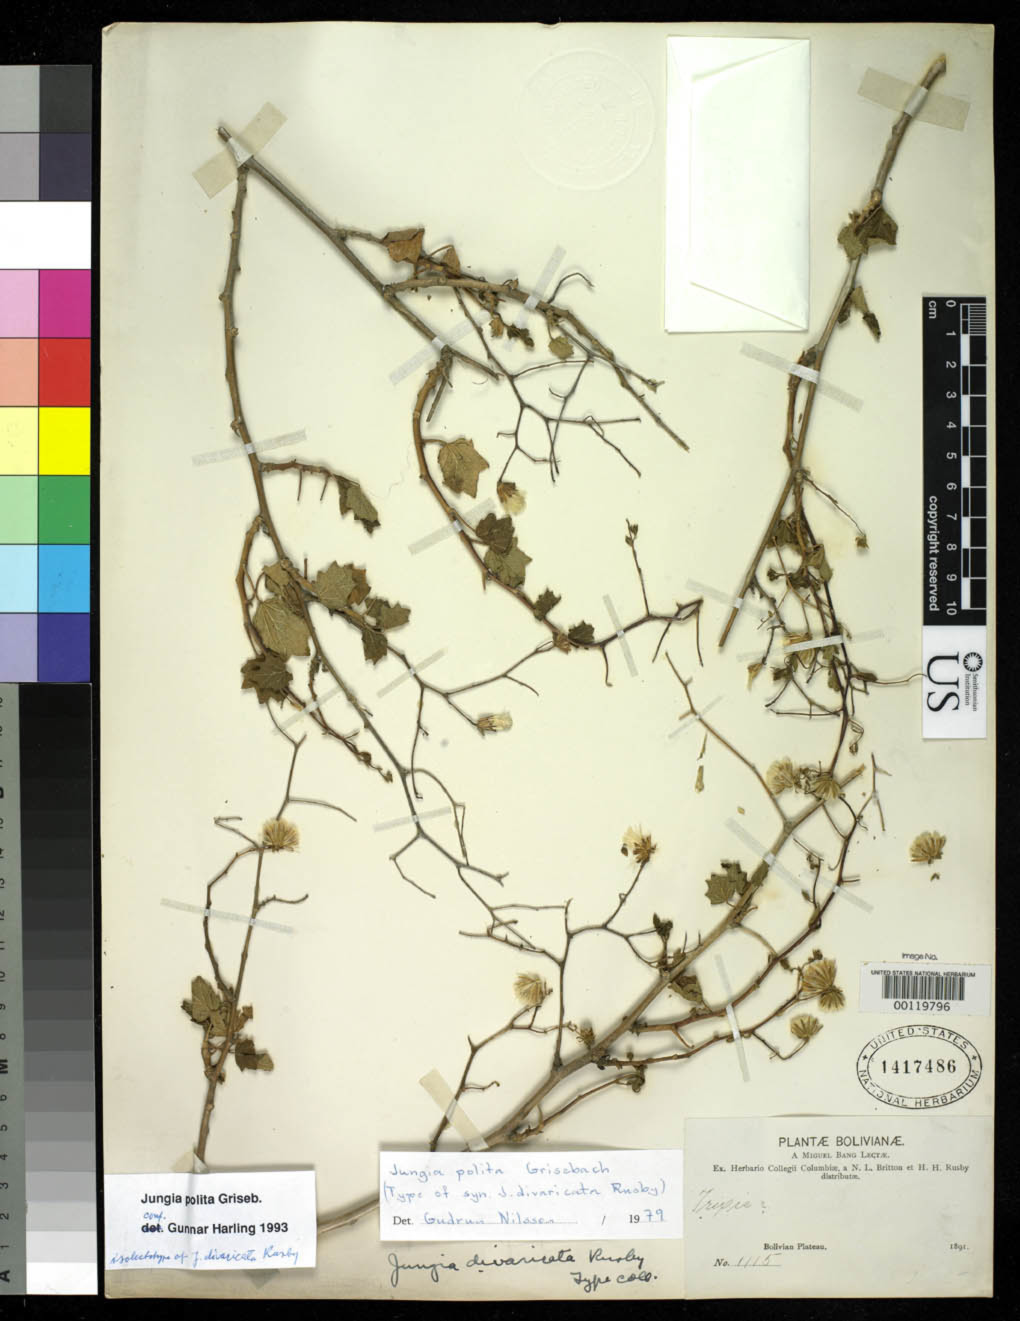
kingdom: Plantae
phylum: Tracheophyta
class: Magnoliopsida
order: Asterales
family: Asteraceae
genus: Jungia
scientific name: Jungia divaricata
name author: Rusby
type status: Isolectotype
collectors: M. Bang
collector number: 1115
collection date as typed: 1891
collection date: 1891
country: Bolivia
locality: Bolivian Plateau.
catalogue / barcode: US 1417486